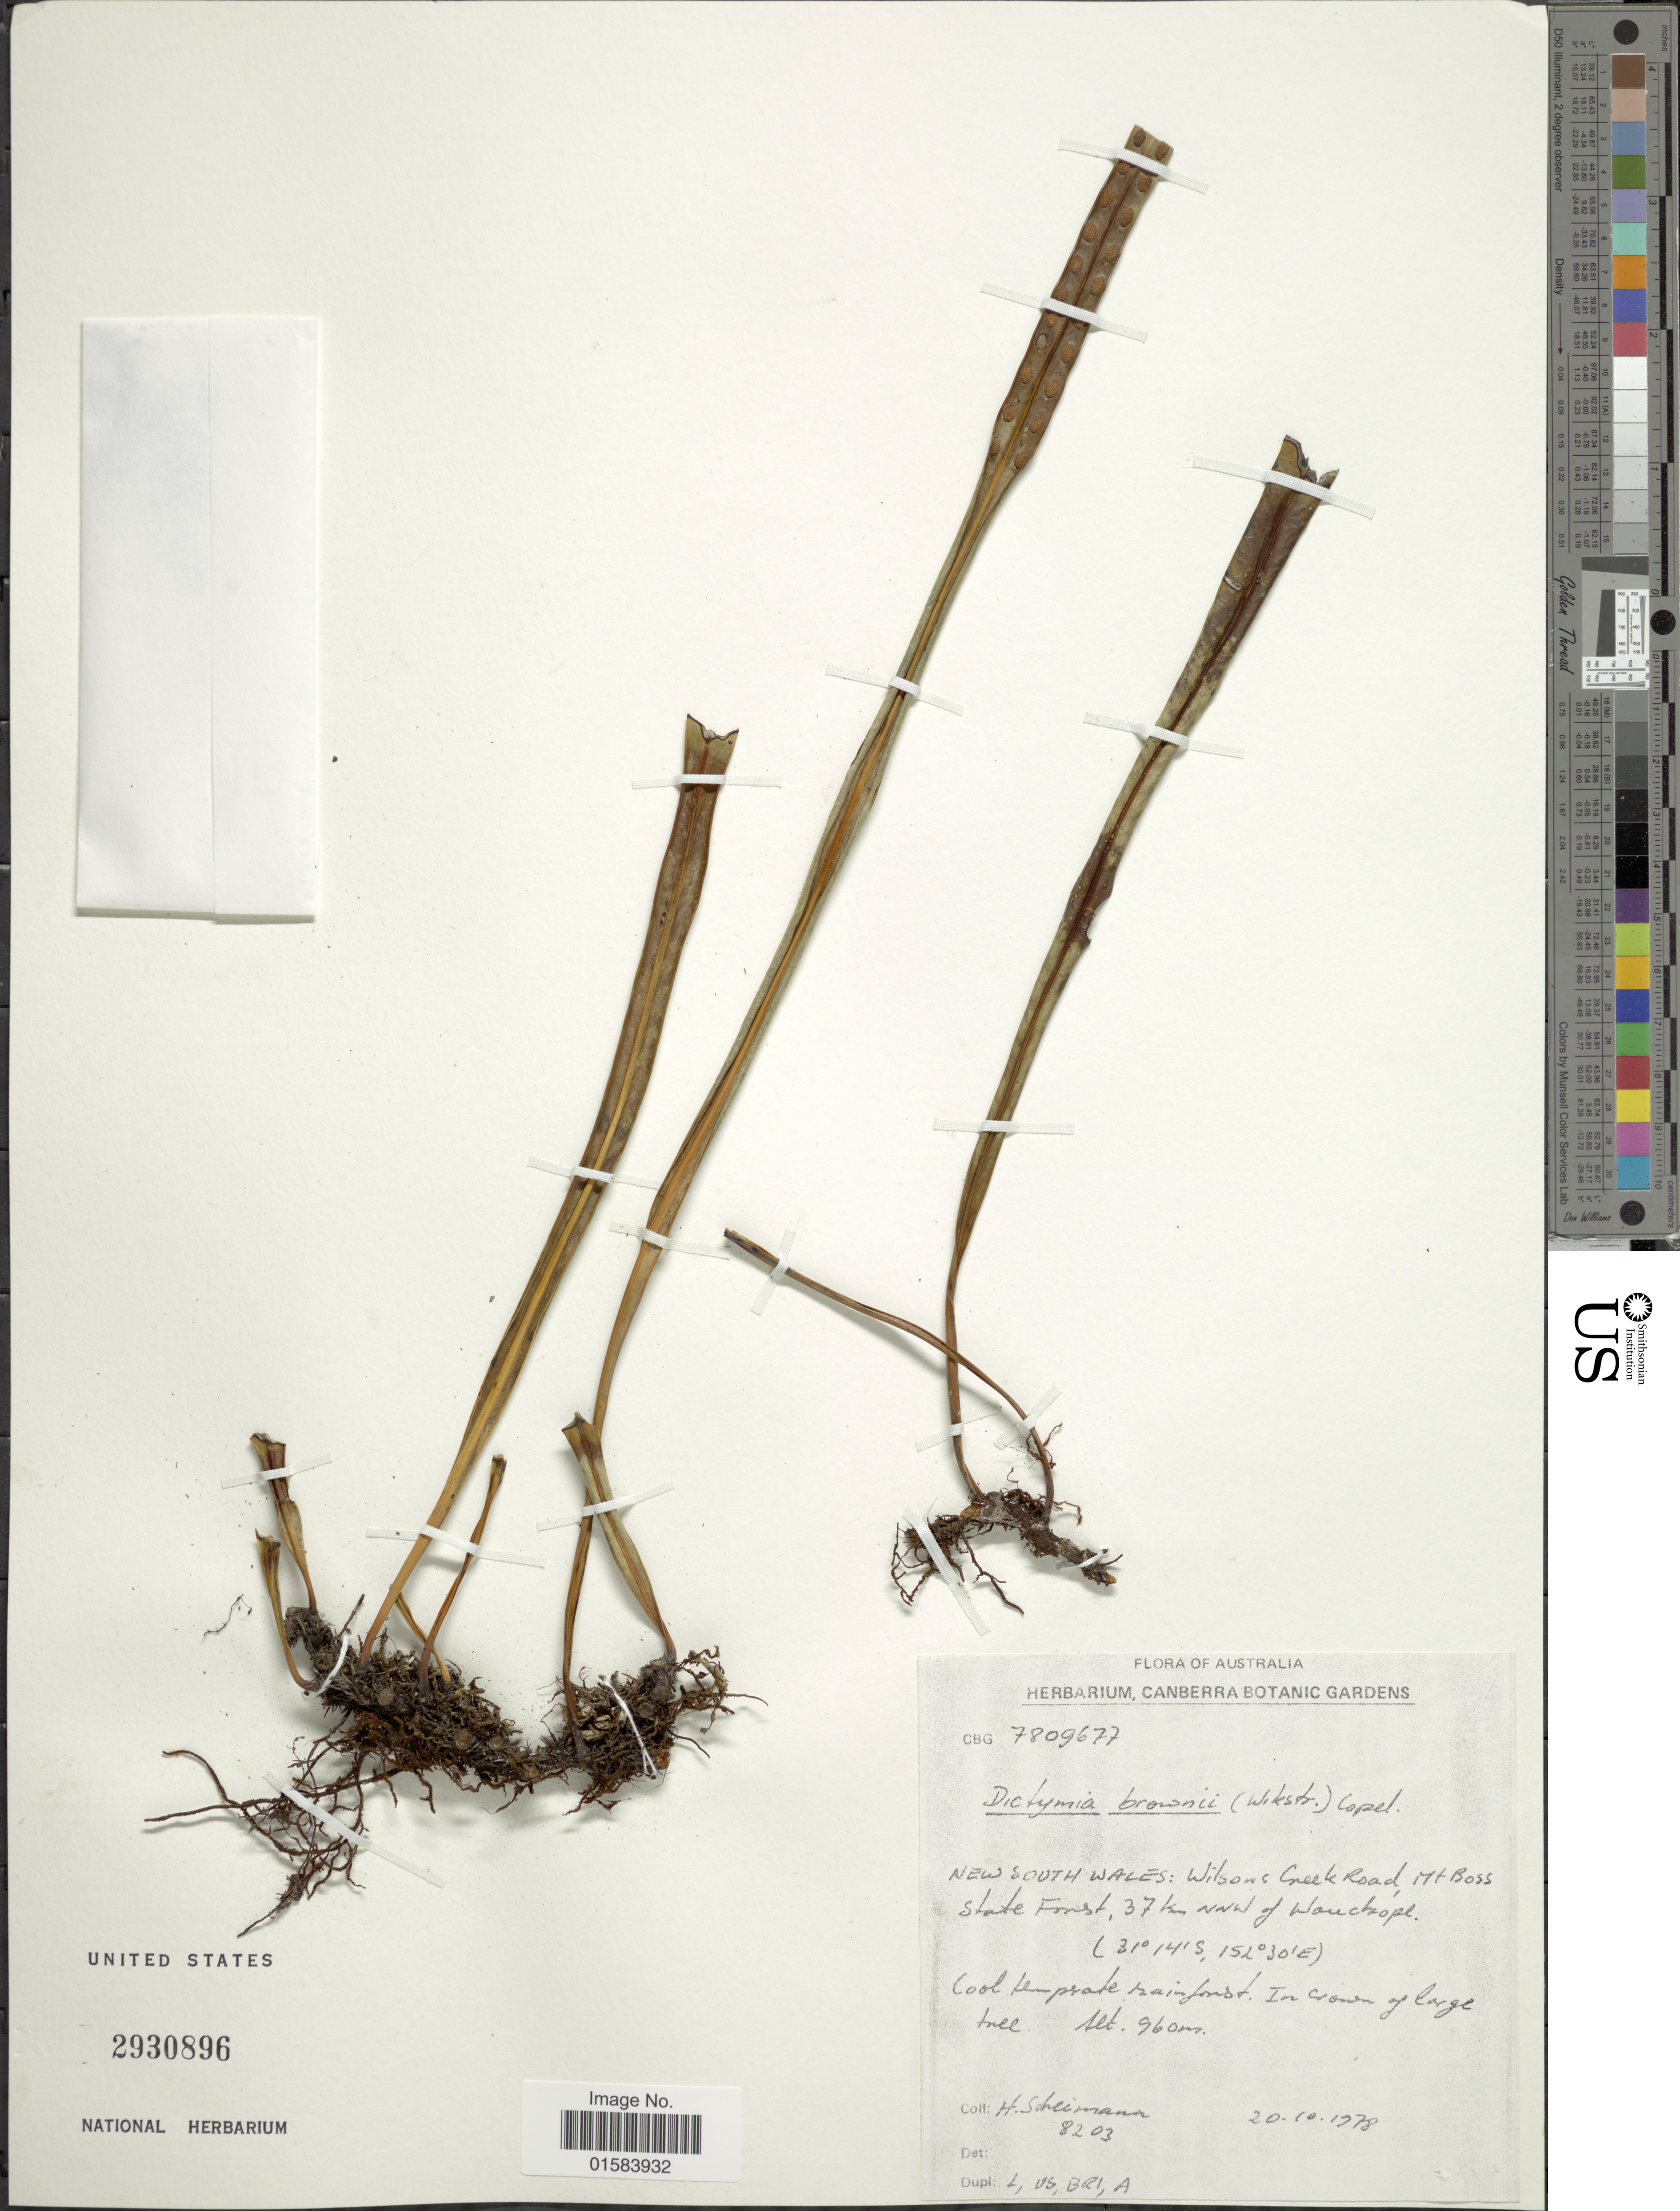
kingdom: Plantae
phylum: Tracheophyta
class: Polypodiopsida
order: Polypodiales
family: Polypodiaceae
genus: Dictymia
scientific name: Dictymia brownii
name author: (Wikstr.) Copel.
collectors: H. Streimann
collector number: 8203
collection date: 1978-10-20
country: Australia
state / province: New South Wales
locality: Wilsons Creek Road, Mt Boss State Forest, 37 km NNW of Wauchope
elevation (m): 960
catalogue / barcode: US 2930896